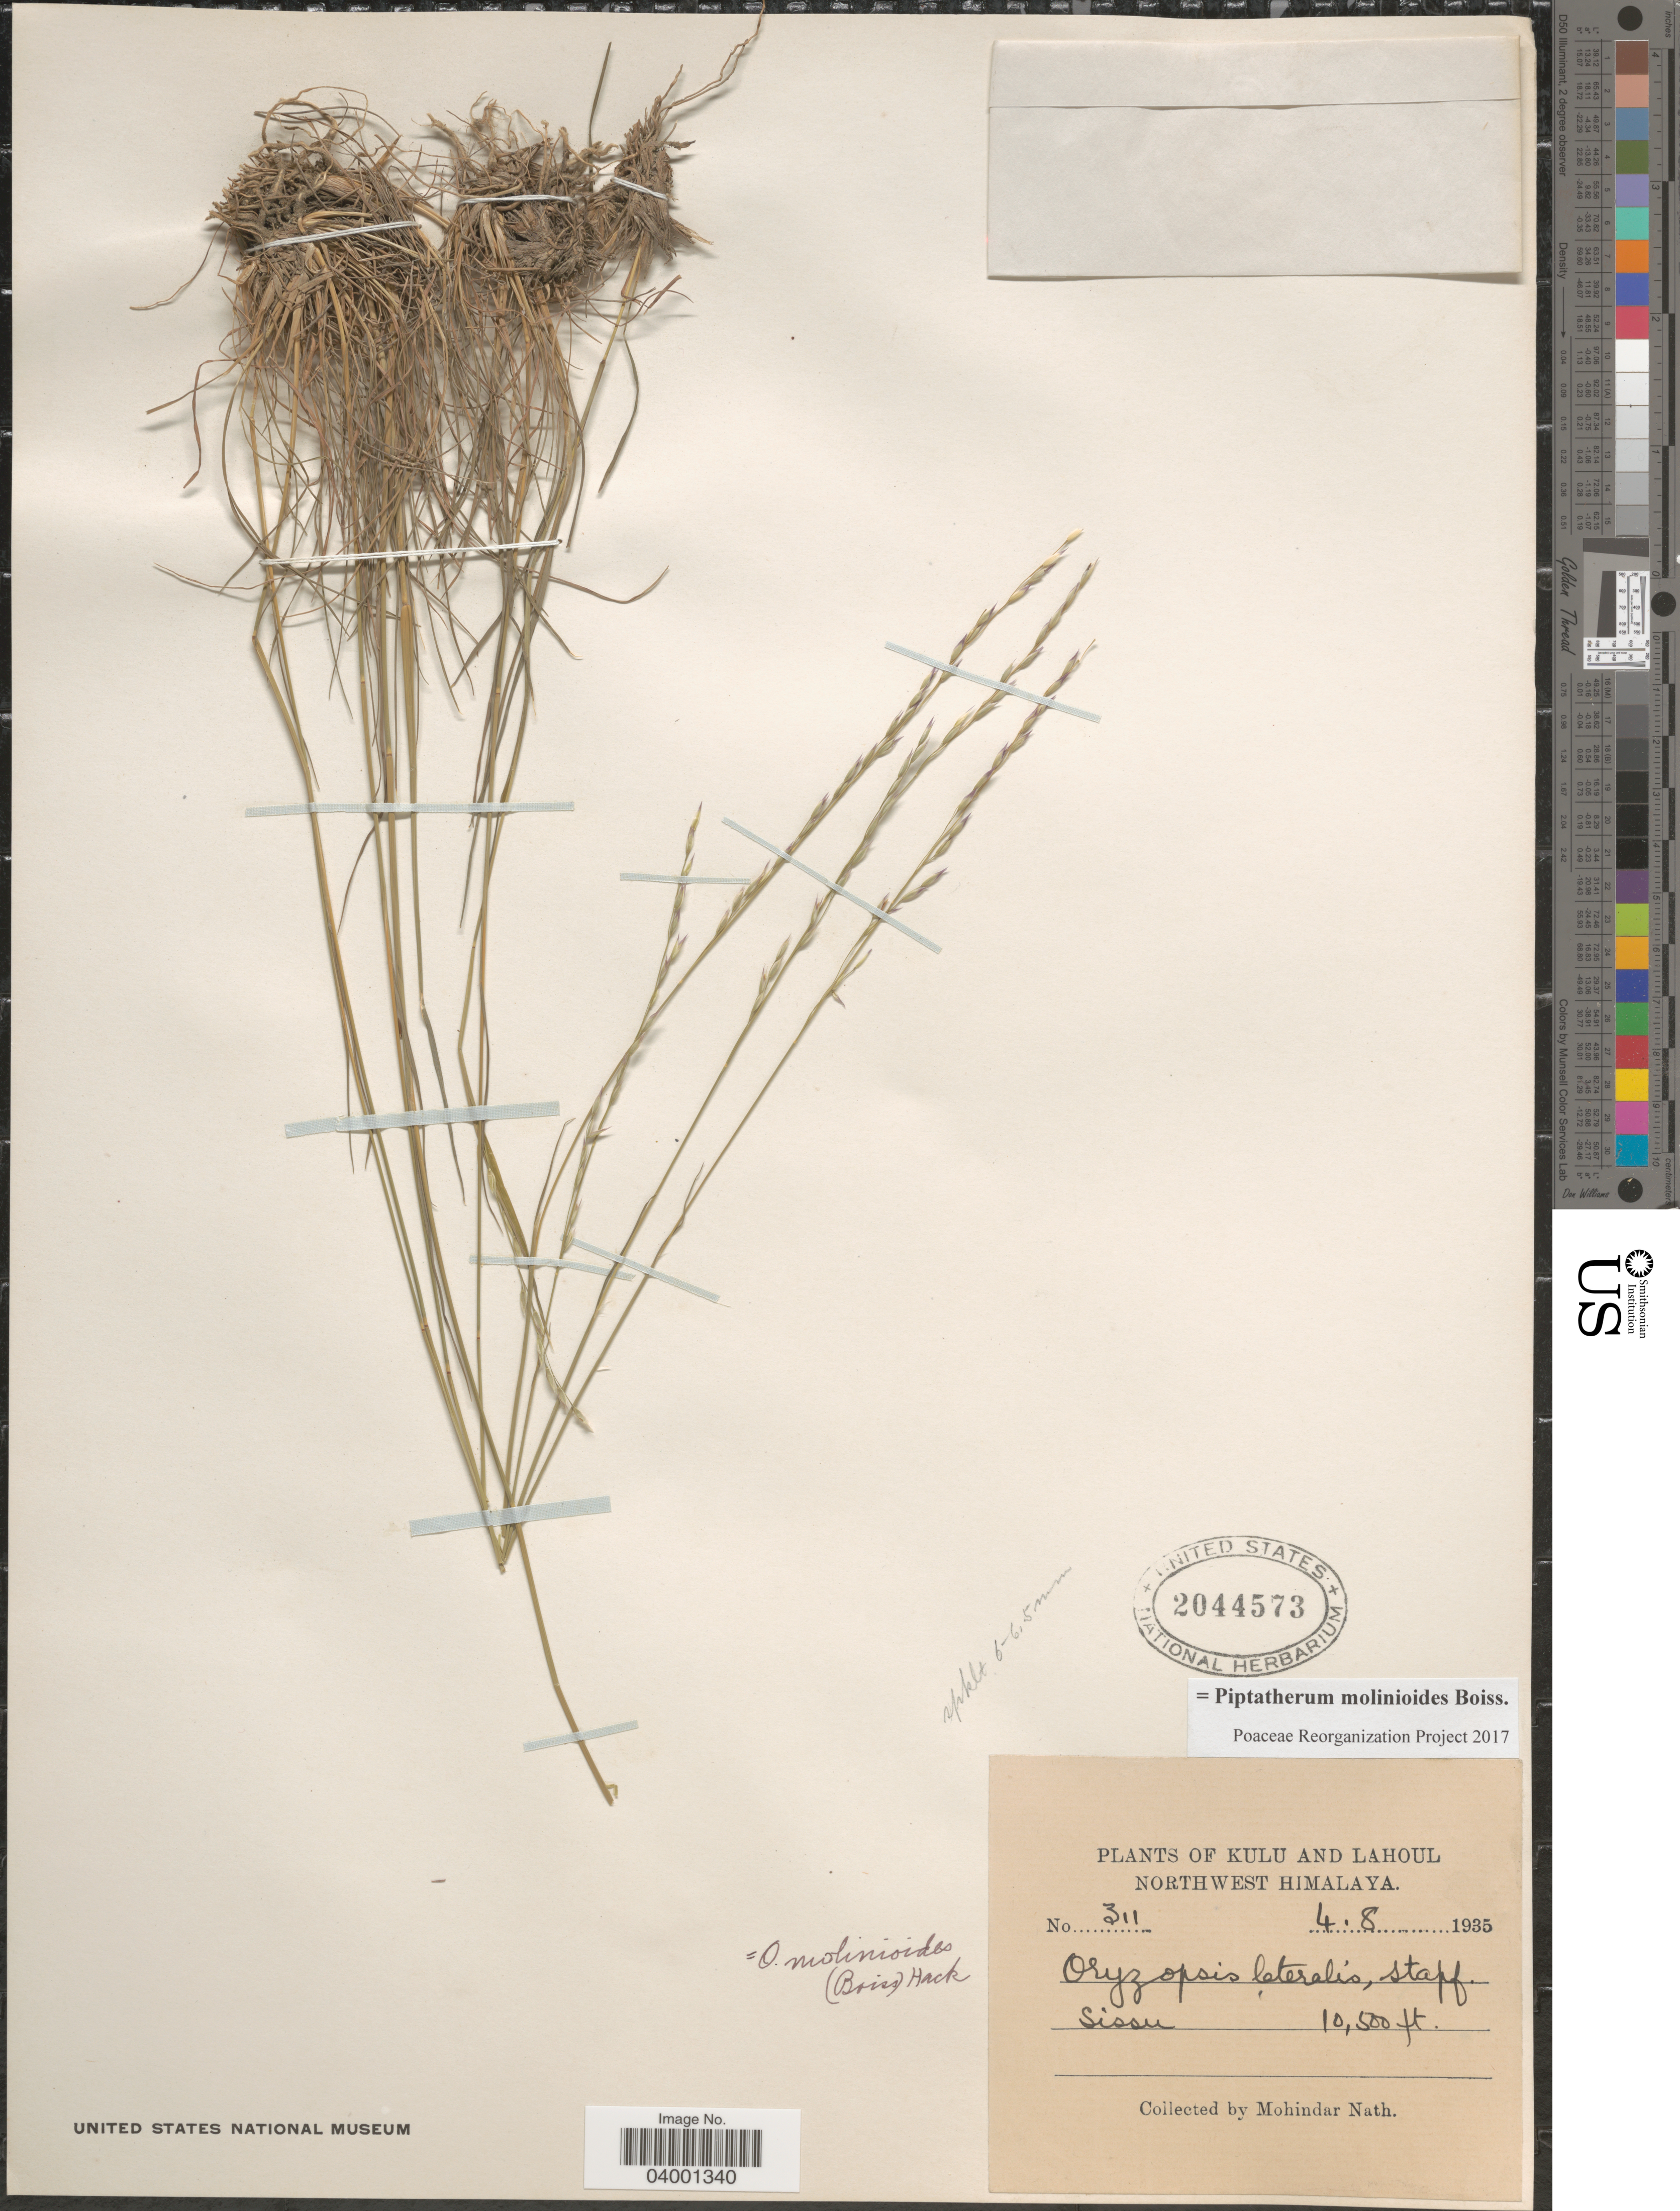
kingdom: Plantae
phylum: Tracheophyta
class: Liliopsida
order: Poales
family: Poaceae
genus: Piptatherum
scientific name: Piptatherum molinioides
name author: Boiss.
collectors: M. Nath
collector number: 311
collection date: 1935-08-04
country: India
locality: Kulu and Lahoul. Northwest Himalaya. Sissu.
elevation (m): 3200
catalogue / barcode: US 2044573